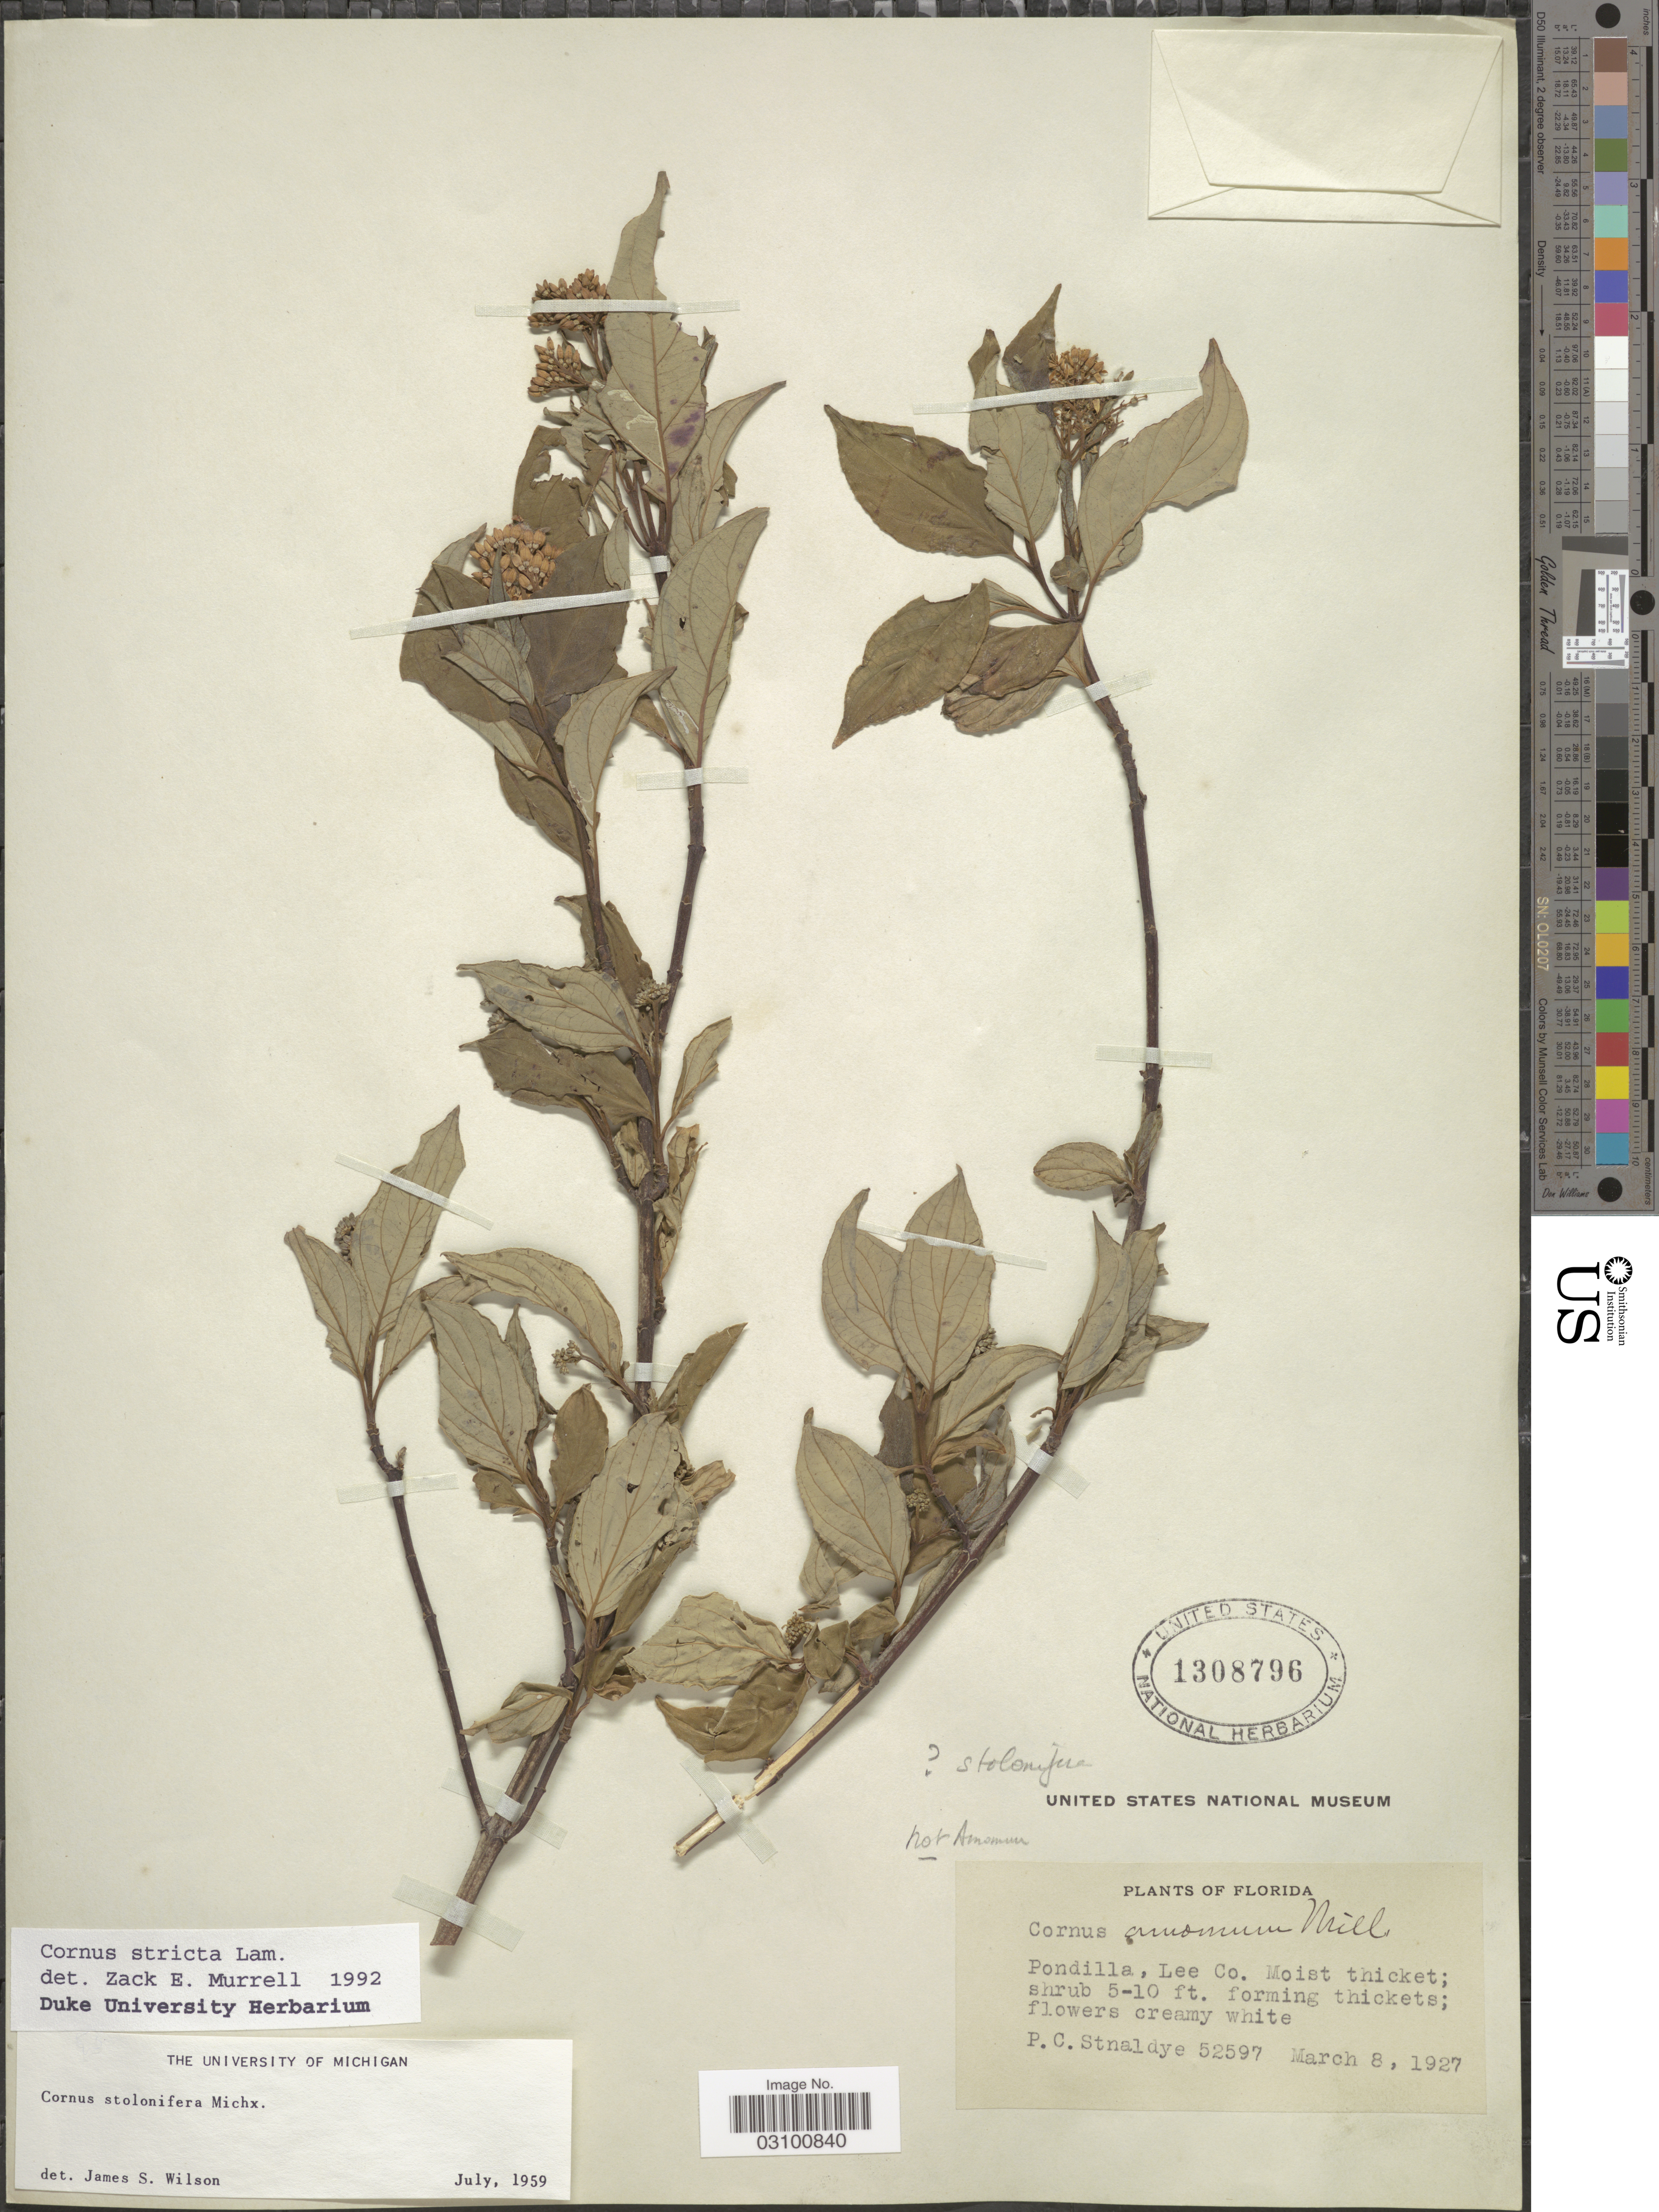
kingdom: Plantae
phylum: Tracheophyta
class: Magnoliopsida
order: Cornales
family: Cornaceae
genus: Cornus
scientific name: Cornus stricta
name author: Lam.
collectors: P. C. Standley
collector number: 52597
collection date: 1927-03-08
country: United States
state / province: Florida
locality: Pondilla, Lee Co.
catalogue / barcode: US 1308796